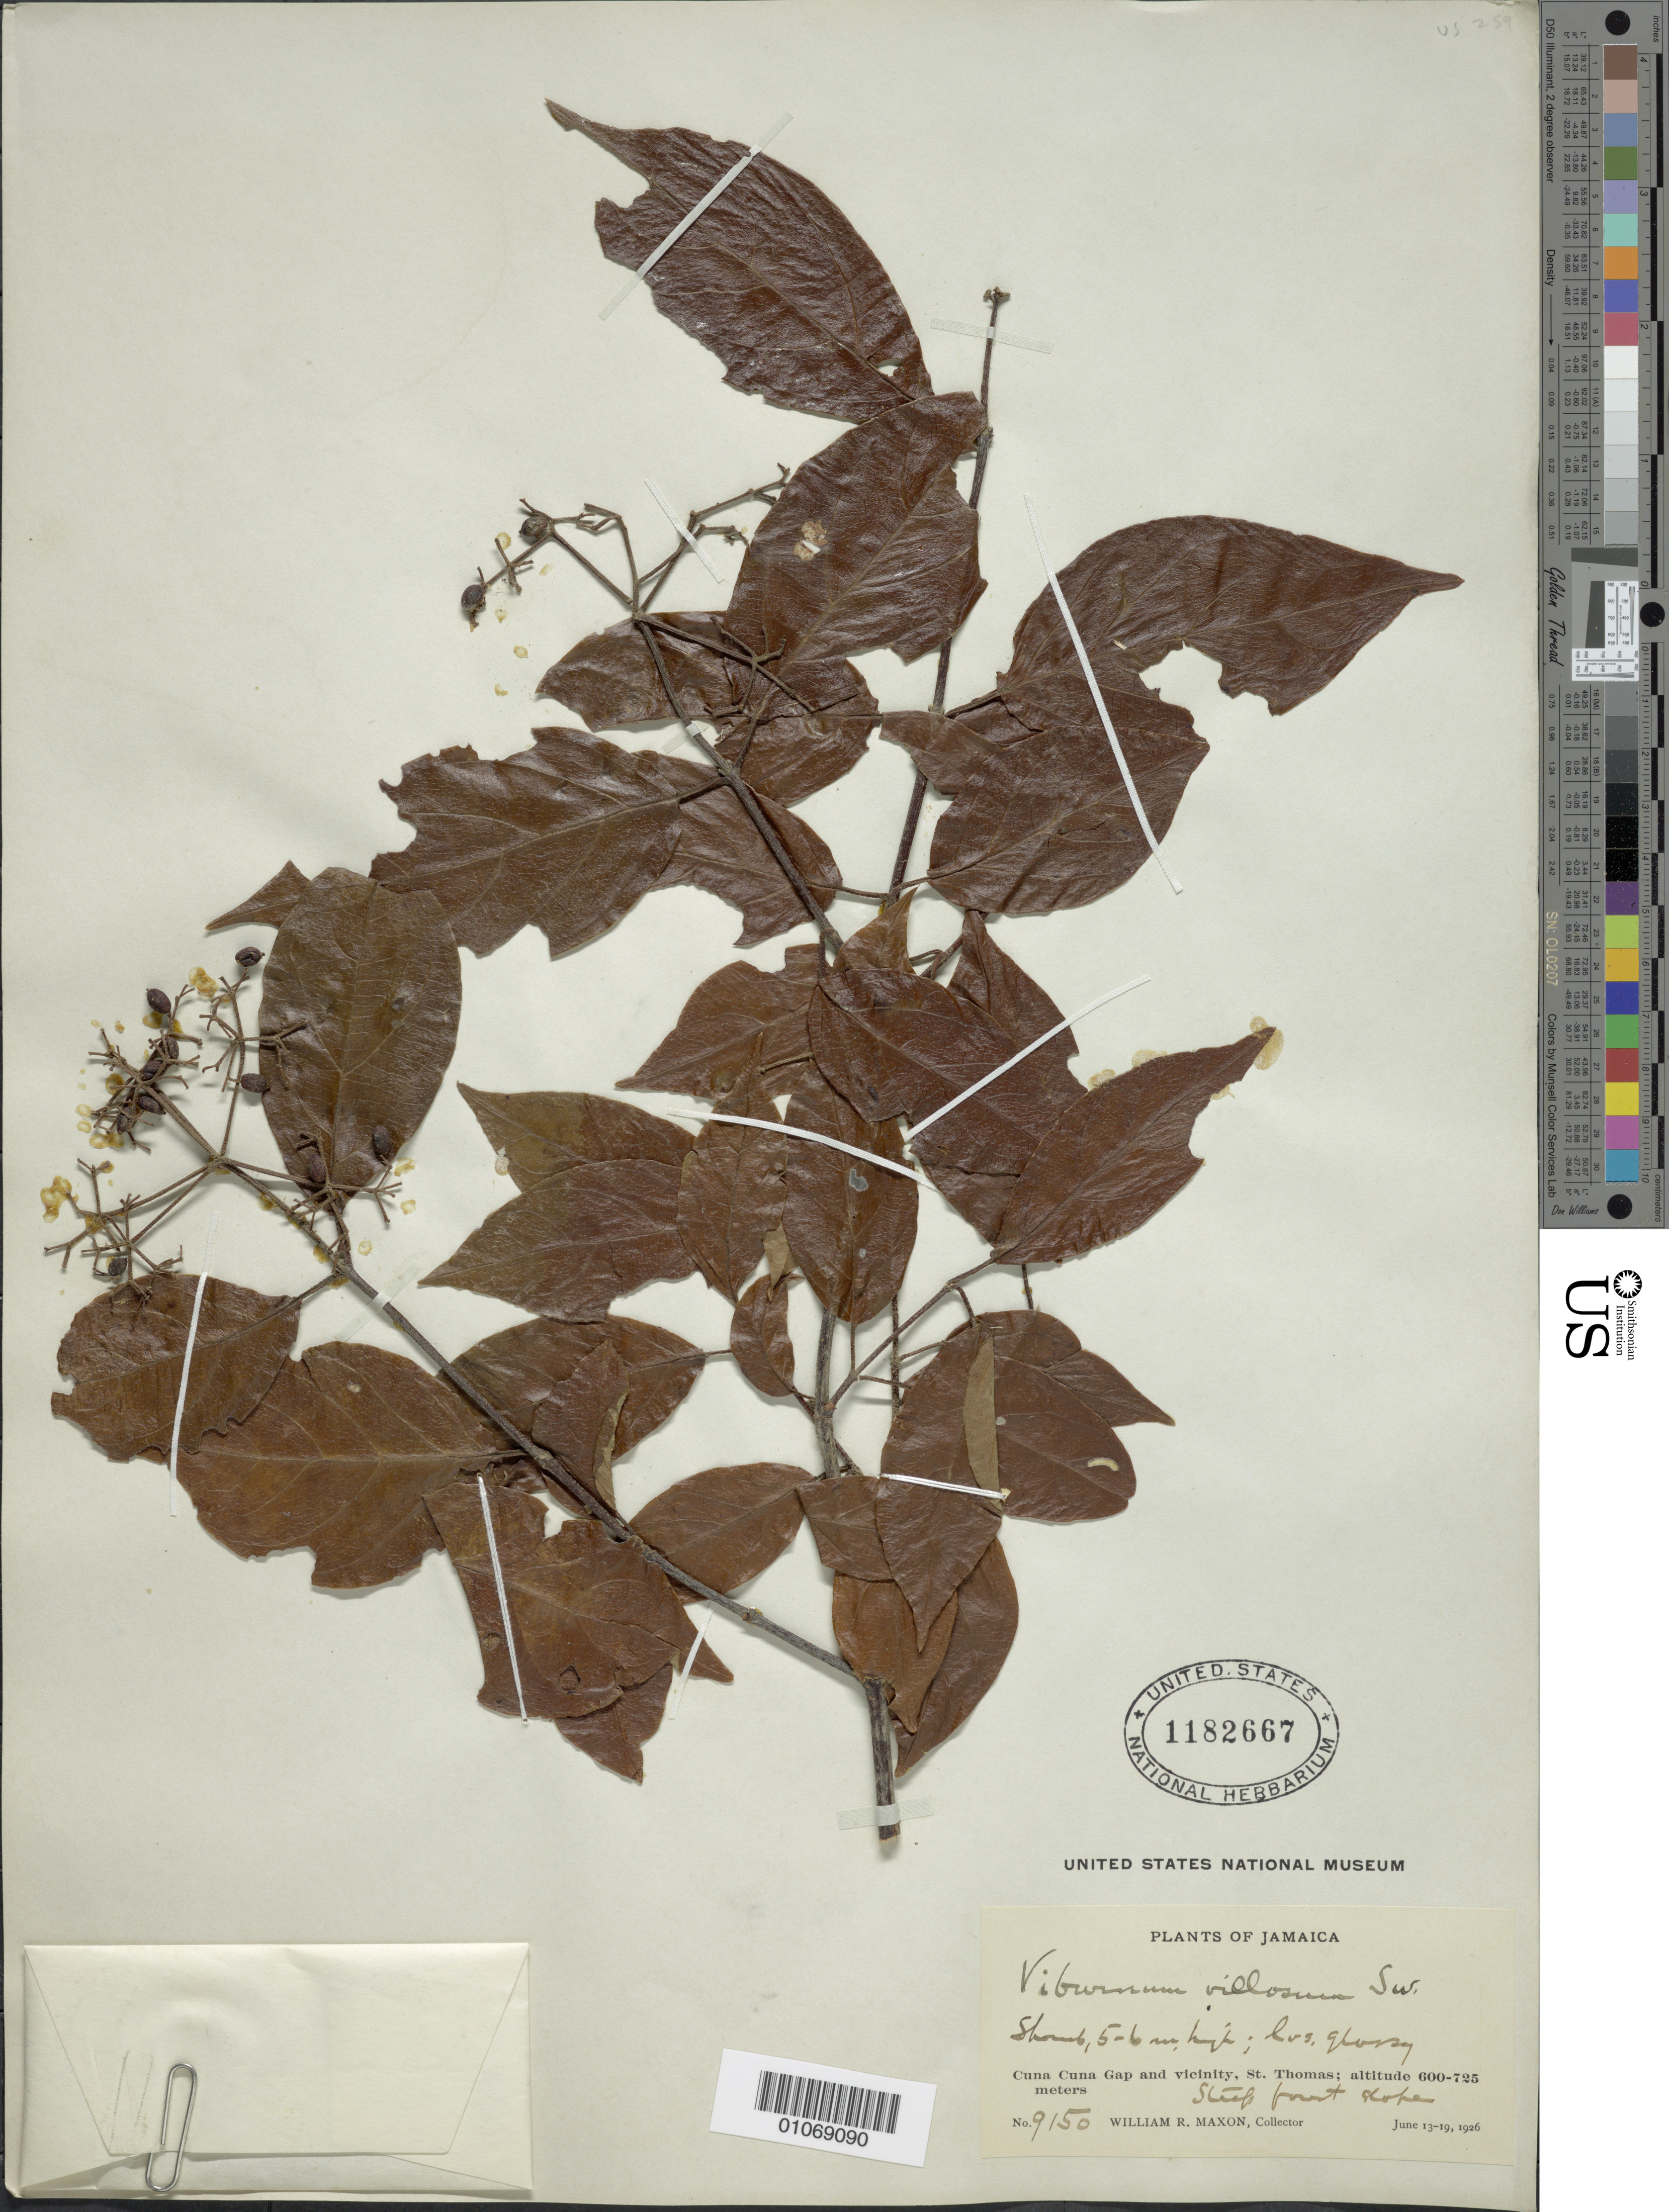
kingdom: Plantae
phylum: Tracheophyta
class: Magnoliopsida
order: Dipsacales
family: Viburnaceae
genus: Viburnum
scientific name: Viburnum villosum var. glabrescens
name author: Griseb.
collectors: W. R. Maxon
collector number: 9150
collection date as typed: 13 Jun 1926 to 19 Jun 1926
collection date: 1926-06-13/1926-06-19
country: Jamaica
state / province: Saint Thomas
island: Jamaica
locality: Cuna Cuna Gap and vicinity, steep forest slope.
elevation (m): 600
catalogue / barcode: US 1182667